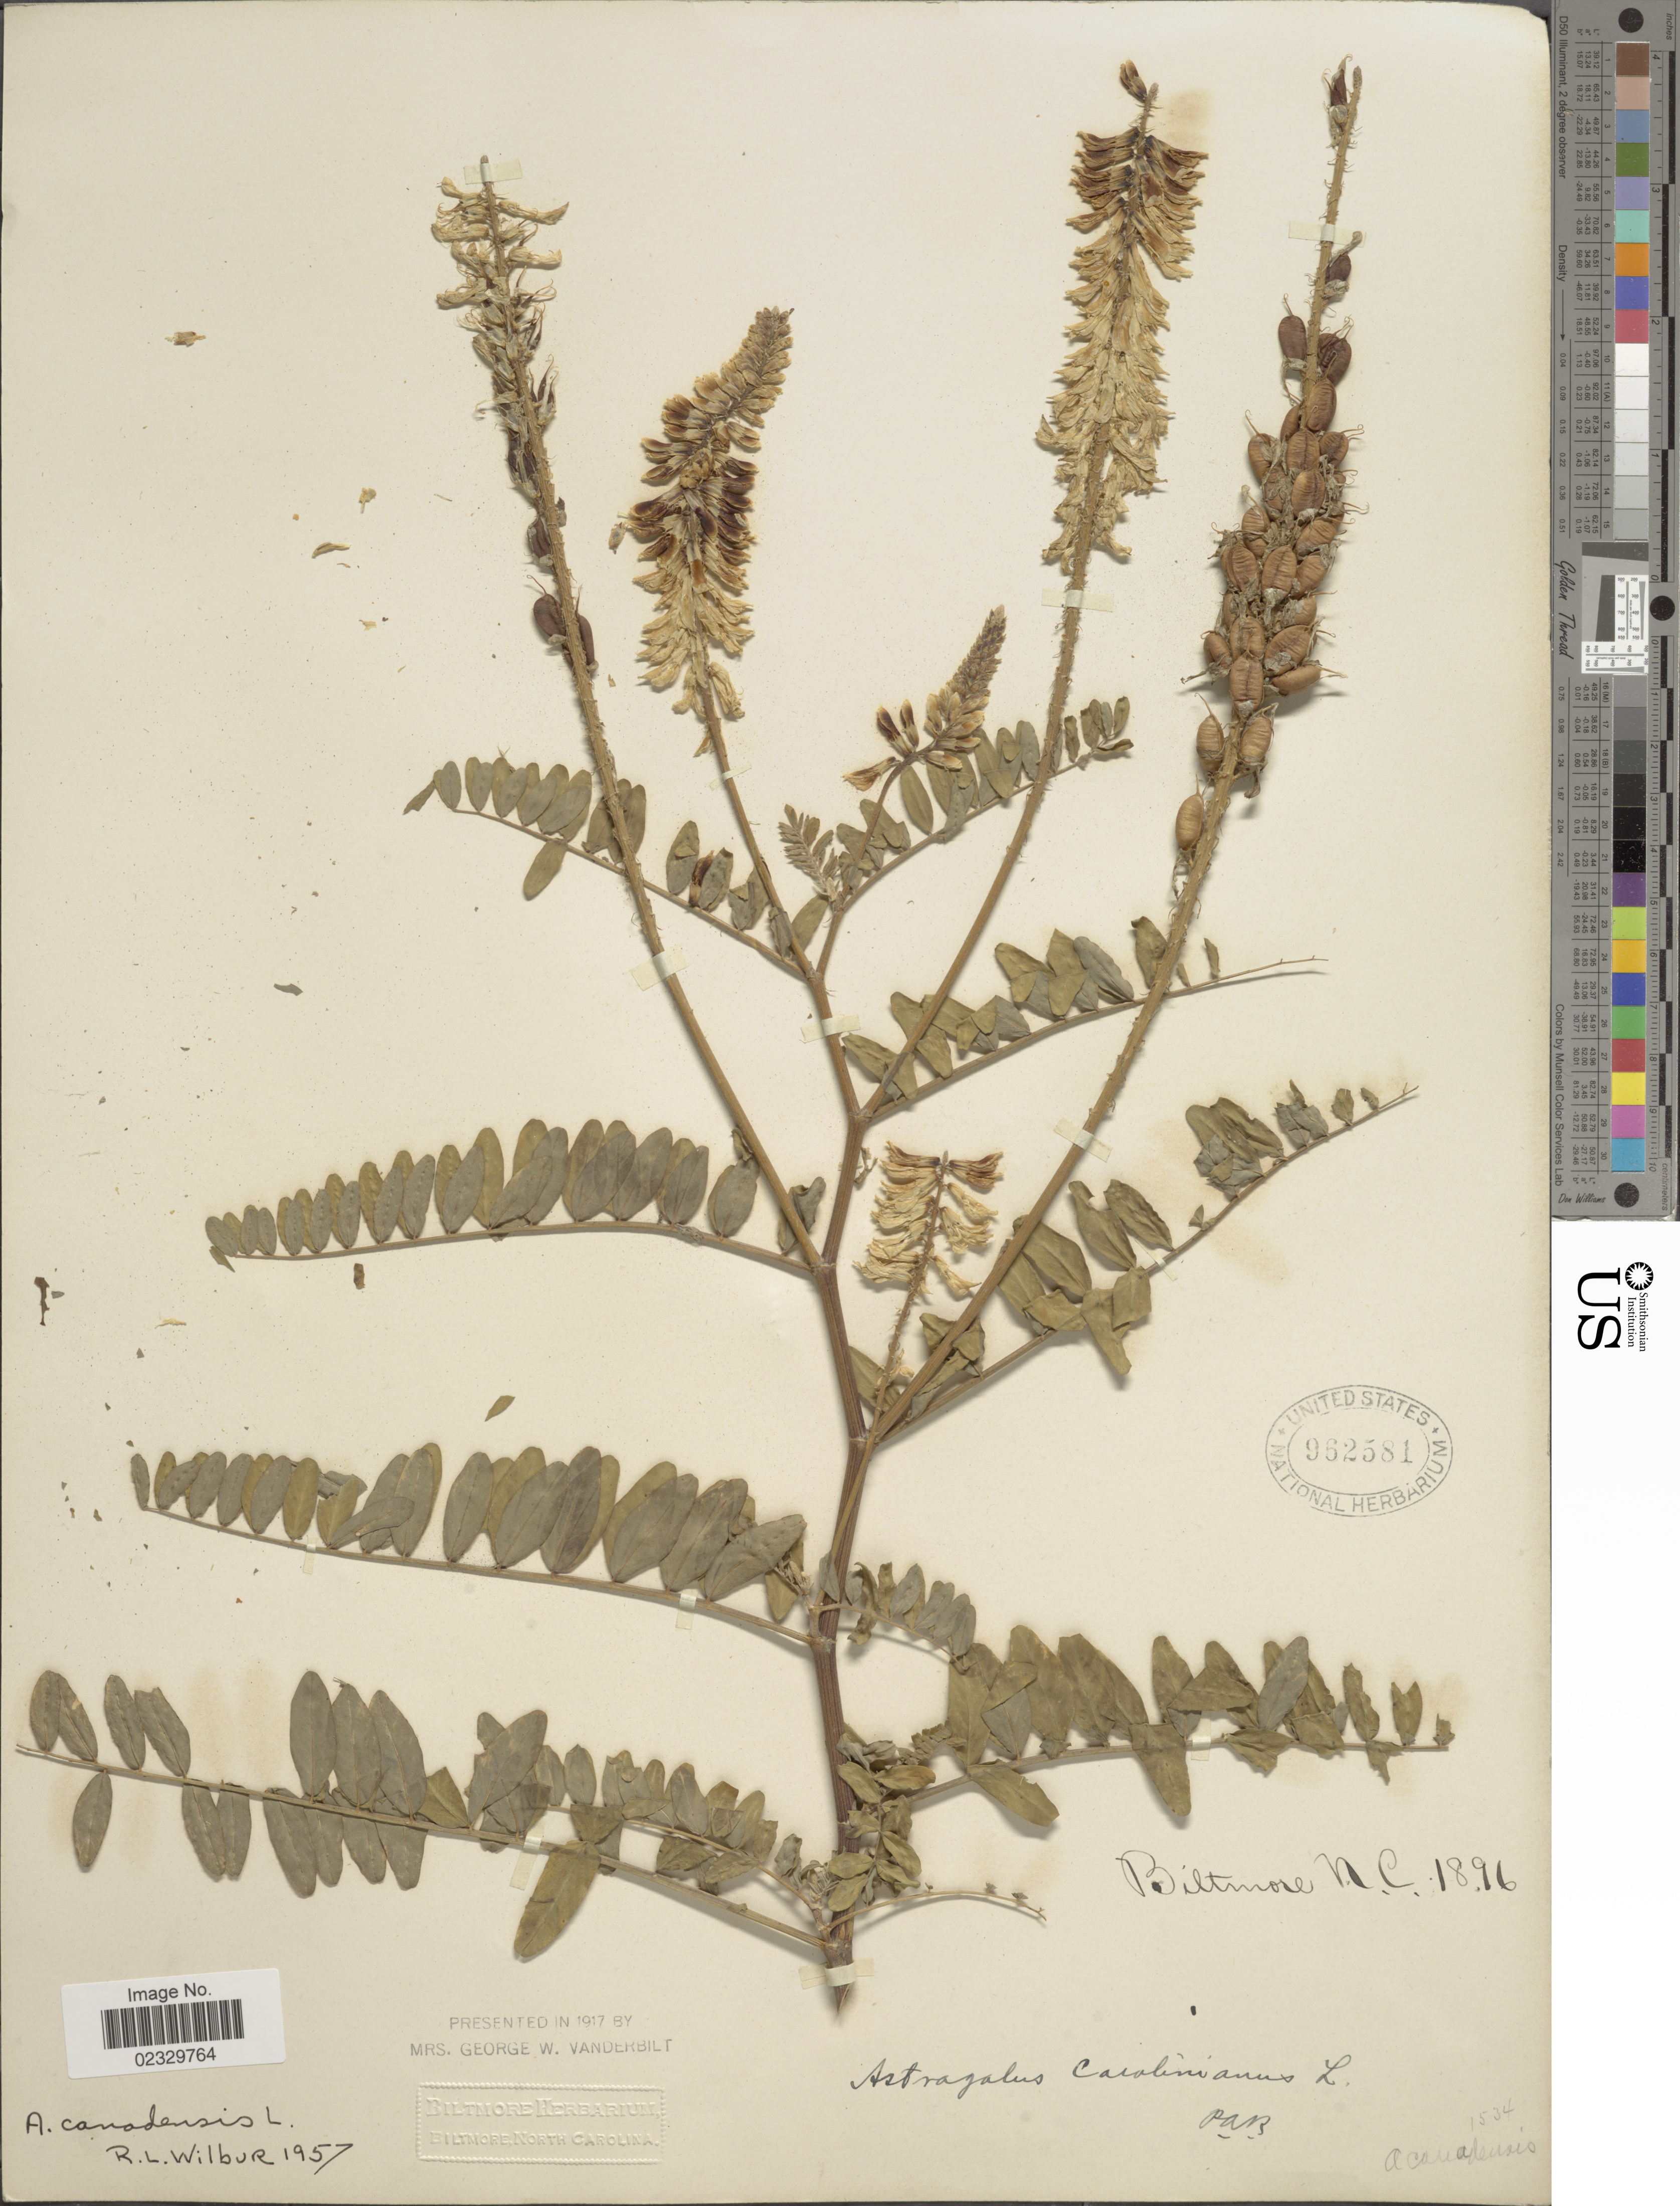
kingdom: Plantae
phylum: Tracheophyta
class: Magnoliopsida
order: Fabales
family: Fabaceae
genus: Astragalus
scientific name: Astragalus canadensis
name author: L.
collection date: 1896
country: United States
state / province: North Carolina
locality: Biltmore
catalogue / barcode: US 962581